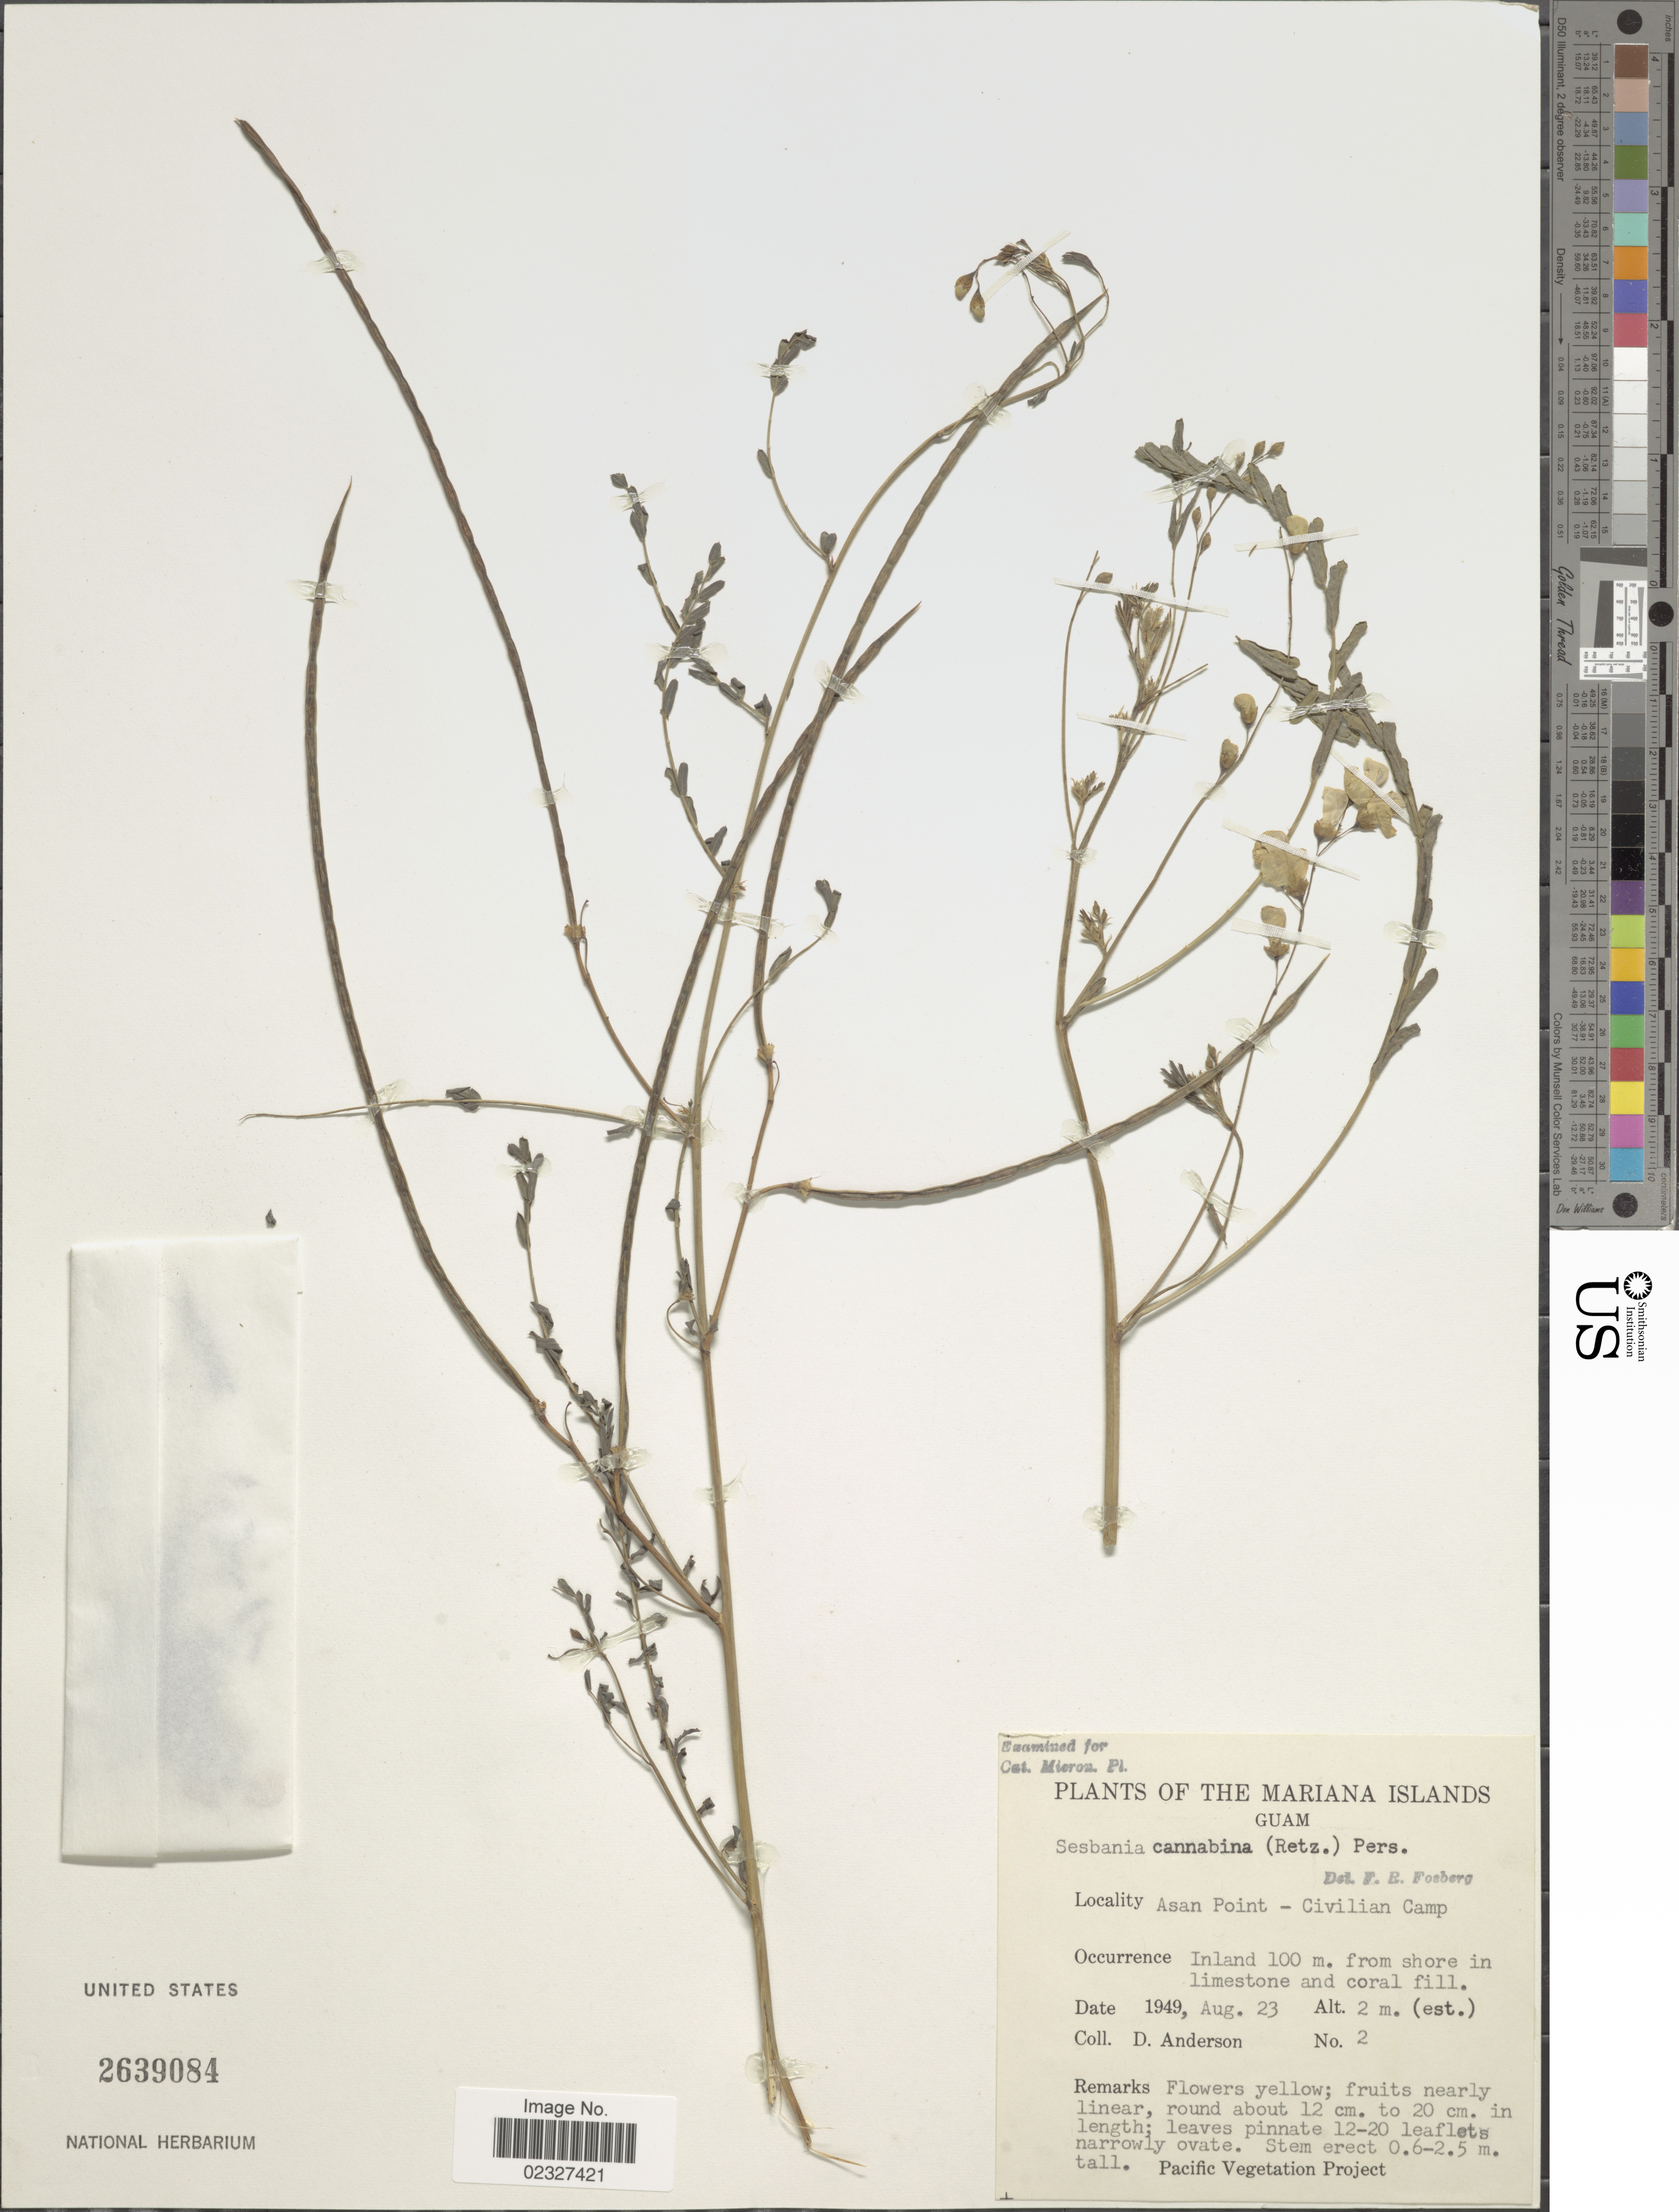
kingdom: Plantae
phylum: Tracheophyta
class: Magnoliopsida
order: Fabales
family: Fabaceae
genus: Sesbania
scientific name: Sesbania cannabina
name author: (Retz.) Poir.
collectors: D. Anderson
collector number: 2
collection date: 1949-08-23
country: Guam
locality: Mariana Islands, Asan Point, Civilian Camp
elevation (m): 2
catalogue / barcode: US 2639084